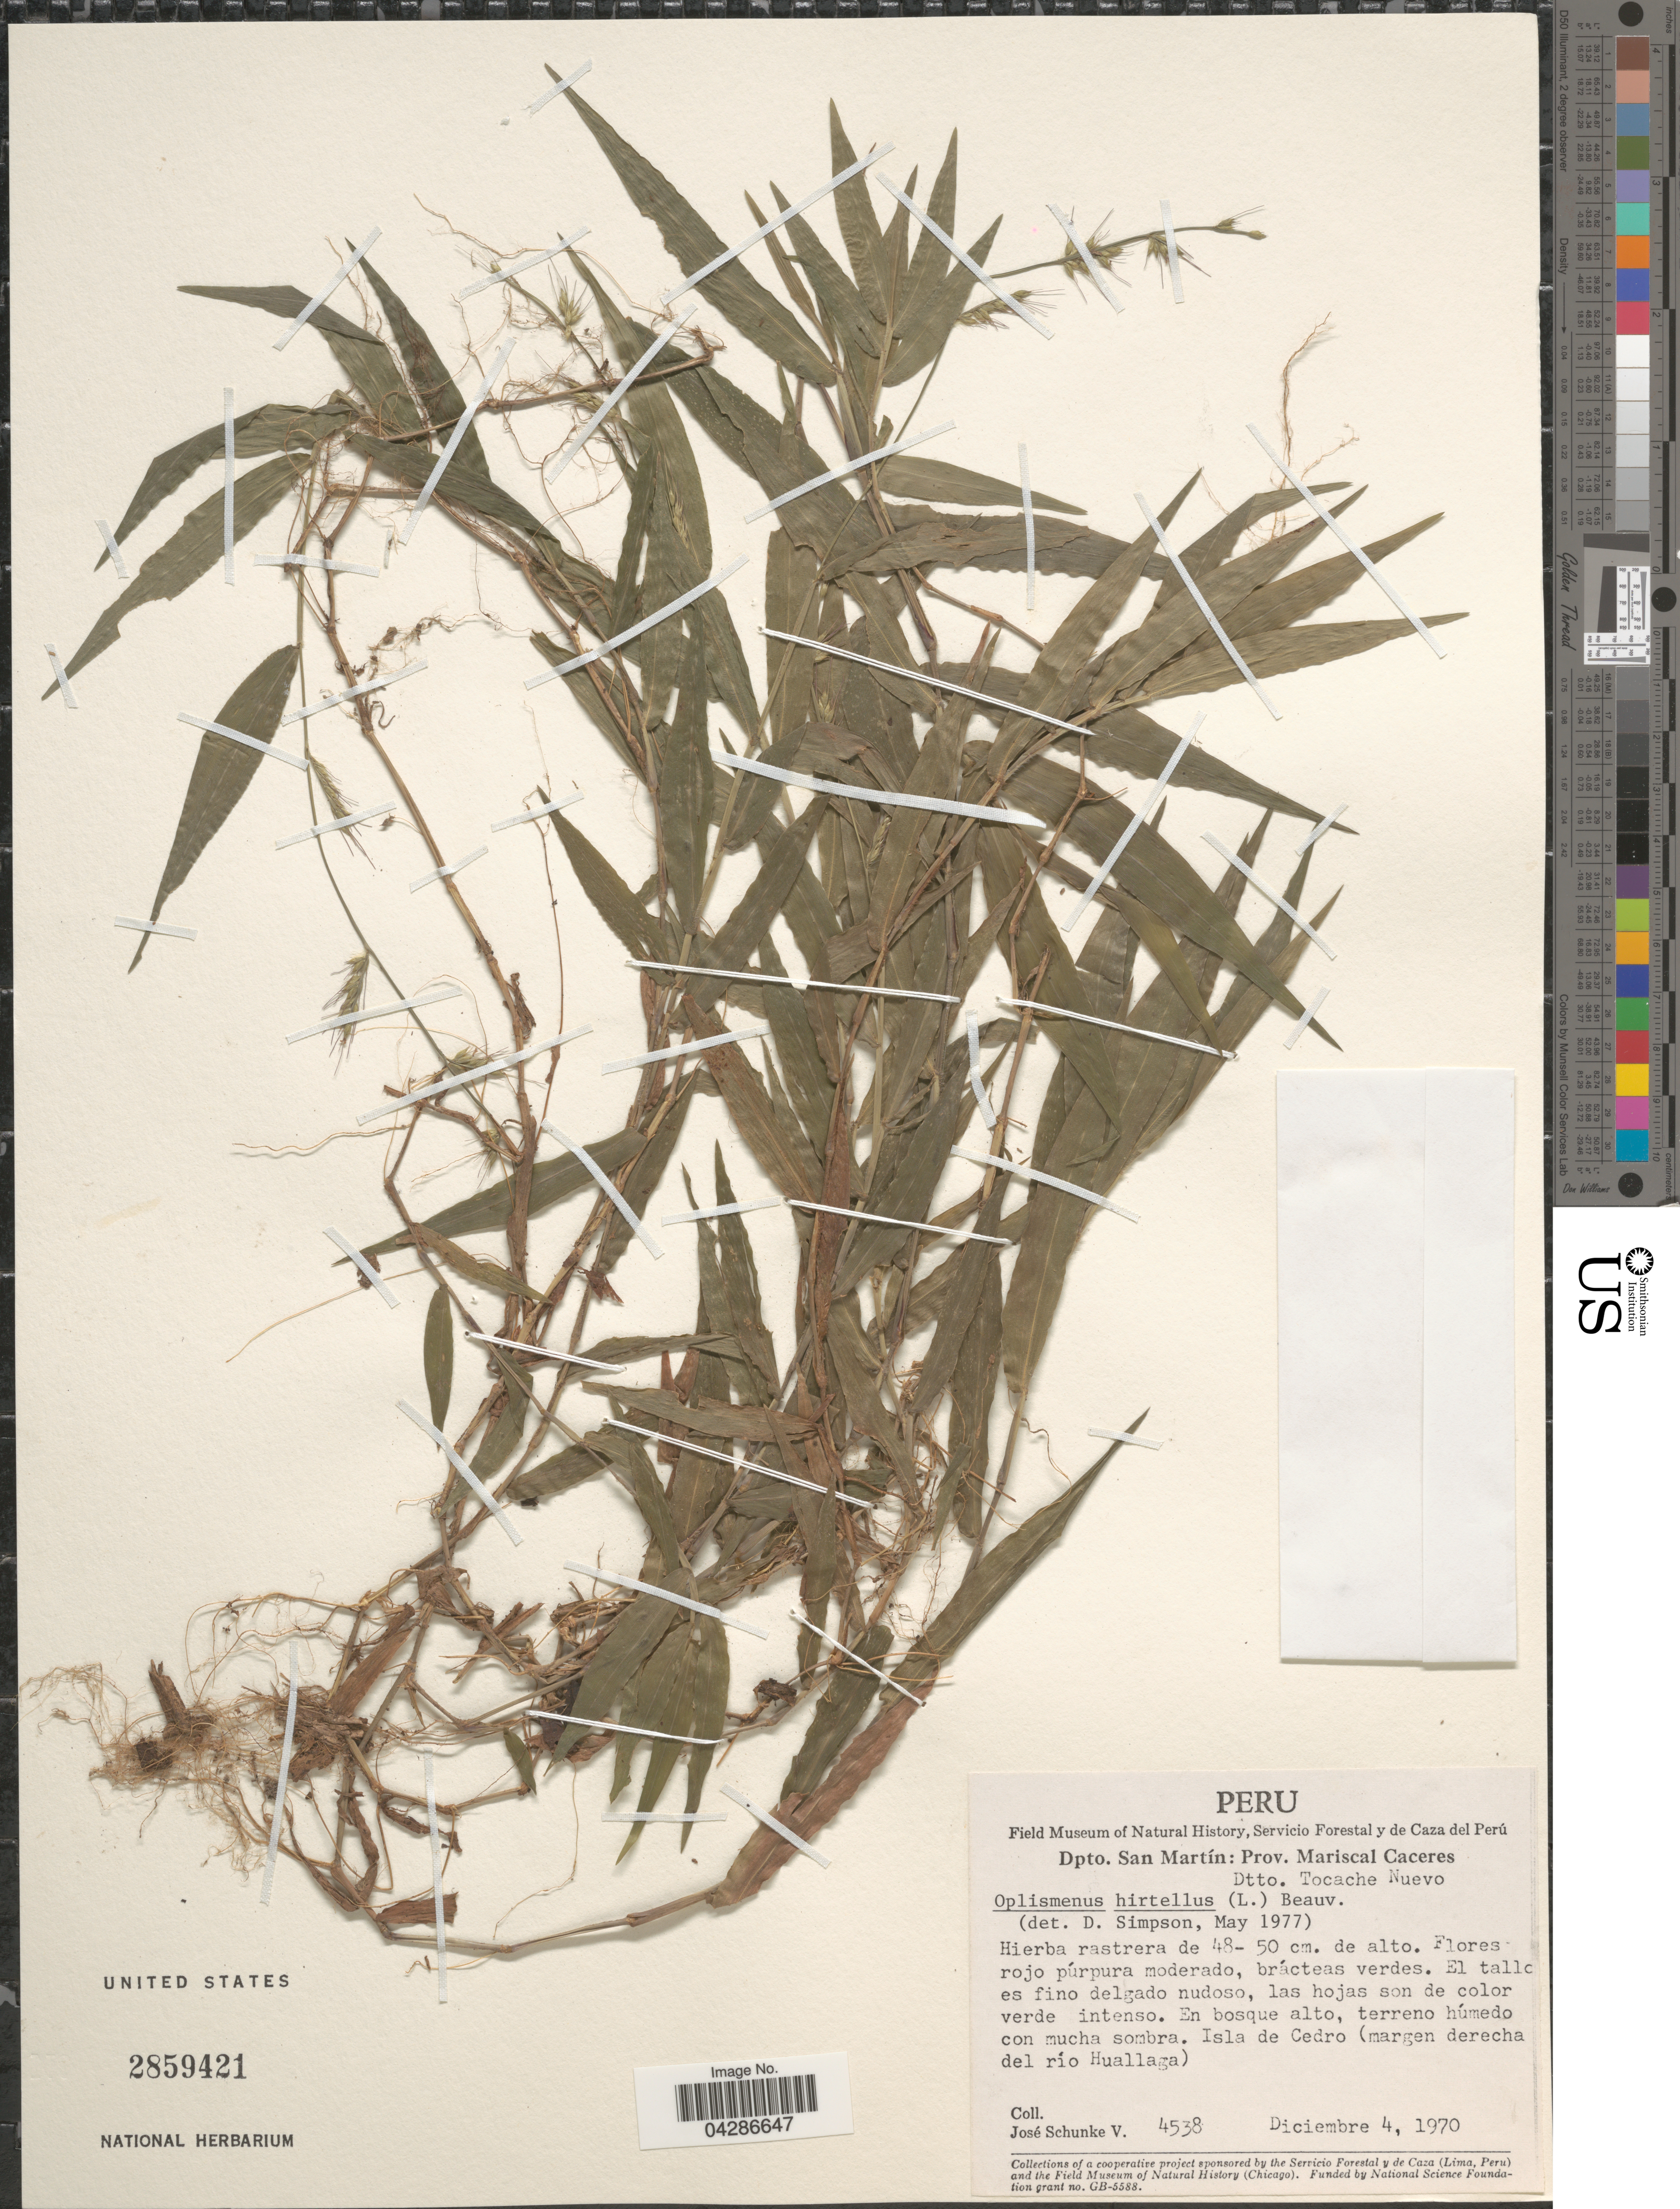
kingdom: Plantae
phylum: Tracheophyta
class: Liliopsida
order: Poales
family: Poaceae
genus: Oplismenus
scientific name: Oplismenus hirtellus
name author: (L.) P. Beauv.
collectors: J. Schunke Vigo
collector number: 4538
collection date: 1970-12-04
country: Peru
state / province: San Martín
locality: Dpto. San Martín: Prov. Mariscal Cacares. Dtto. Tocacho Nuevo. Isla de Cedro (margen derecha del río Huallaga).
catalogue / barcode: US 2859421